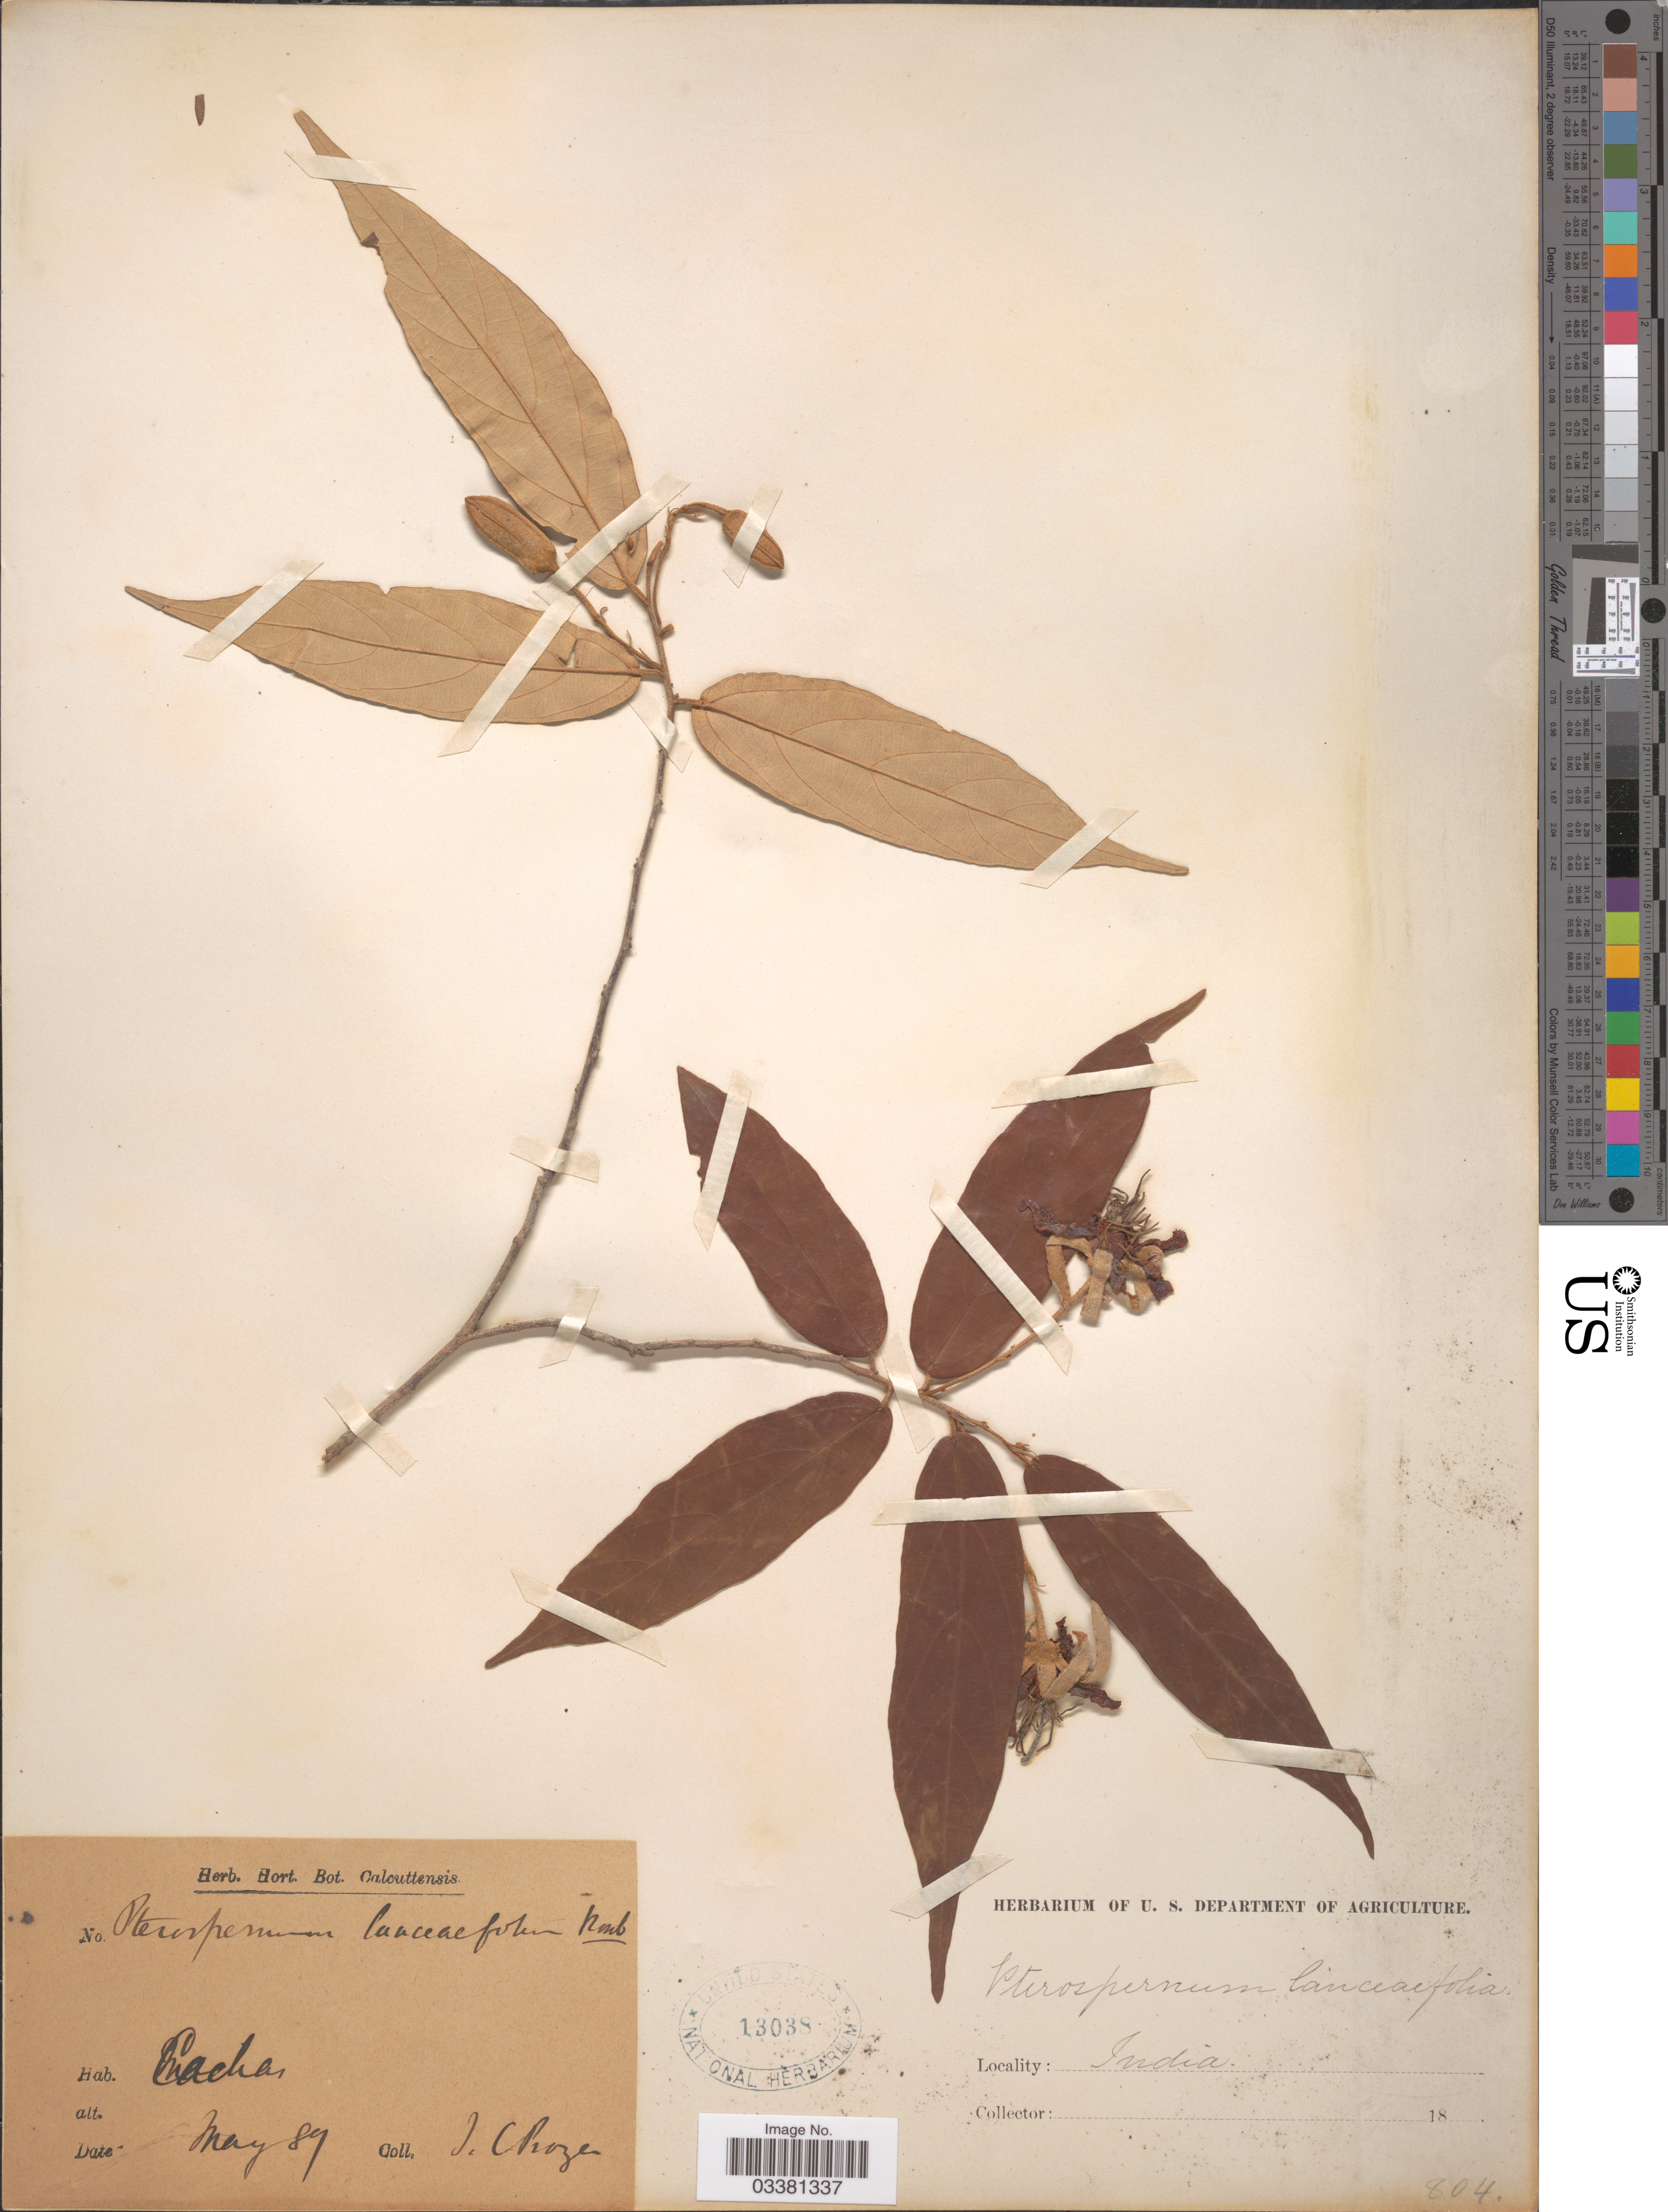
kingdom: Plantae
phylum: Tracheophyta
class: Magnoliopsida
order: Malvales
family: Malvaceae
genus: Pterospermum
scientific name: Pterospermum lanceifolium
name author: Roxb.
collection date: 1889-05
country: India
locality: Cachar.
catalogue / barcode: US 13038